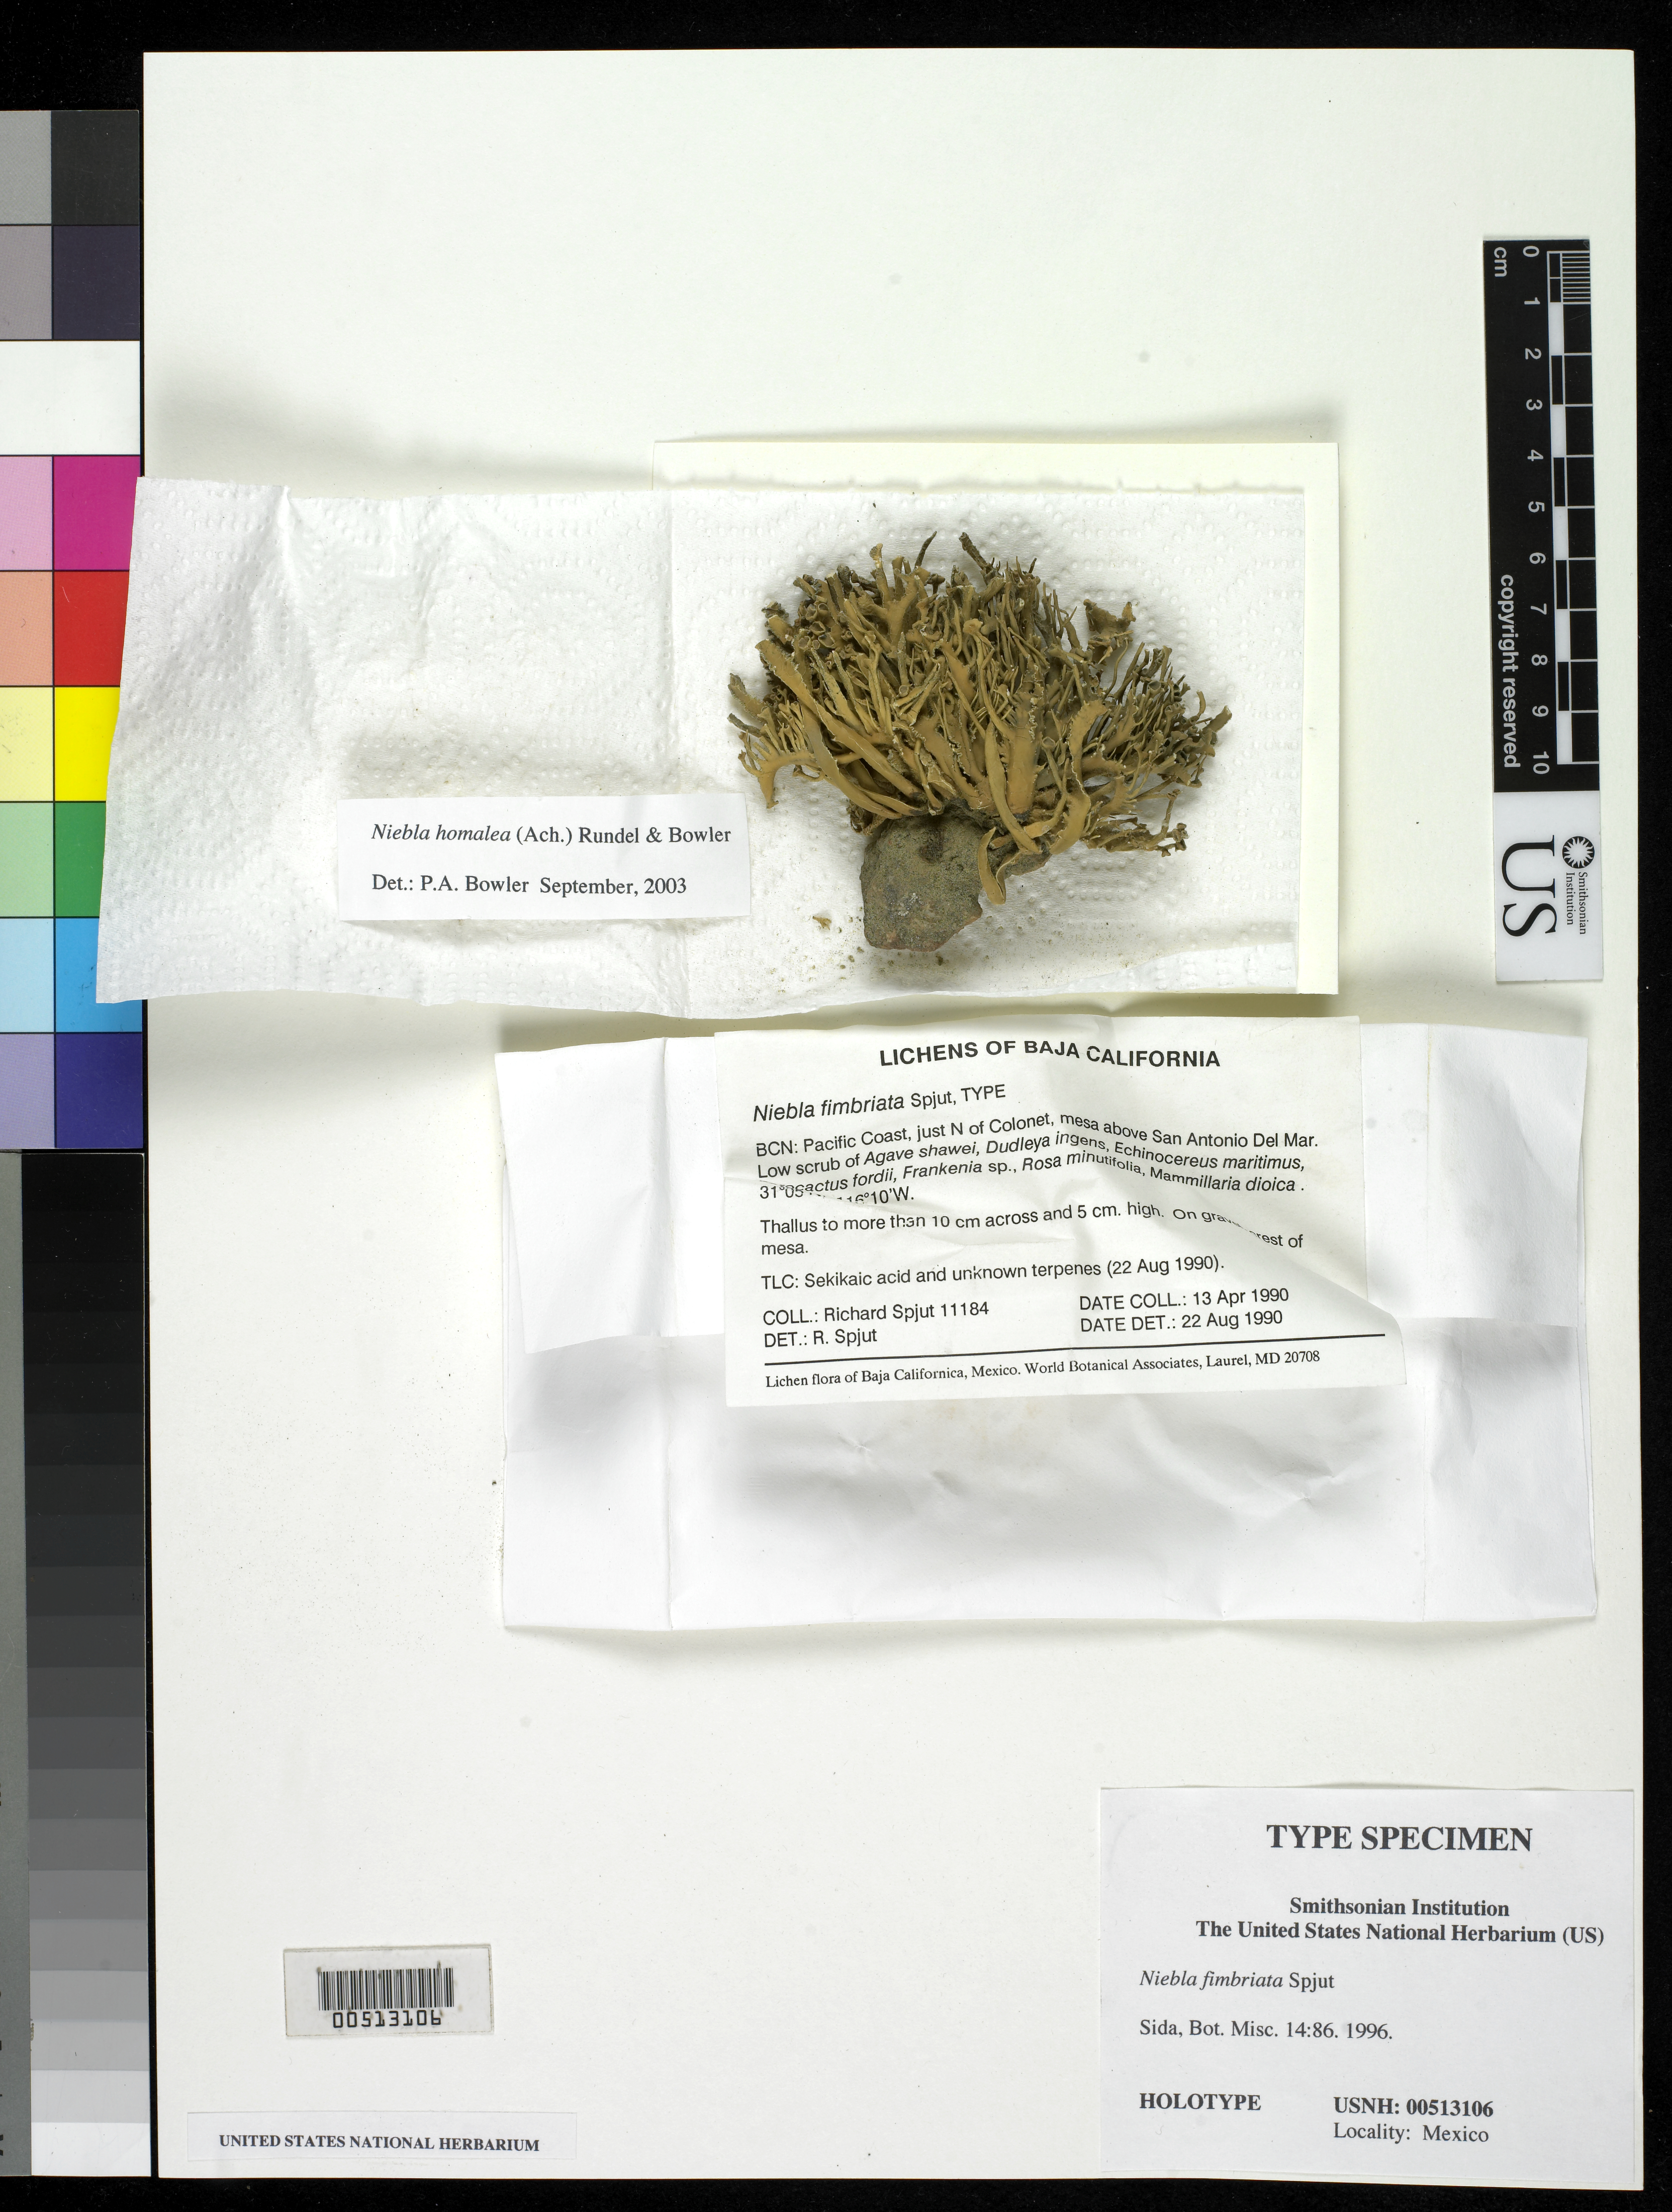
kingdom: Fungi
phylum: Ascomycota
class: Lecanoromycetes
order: Lecanorales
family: Ramalinaceae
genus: Niebla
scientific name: Niebla fimbriata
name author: Spjut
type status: Holotype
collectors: R. Spjut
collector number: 11184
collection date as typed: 13 Apr 1990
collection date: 1990-04-13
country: Mexico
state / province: Baja California Norte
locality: Pacific coast, just N of Colonet, mesa above San Antonio del Mar.